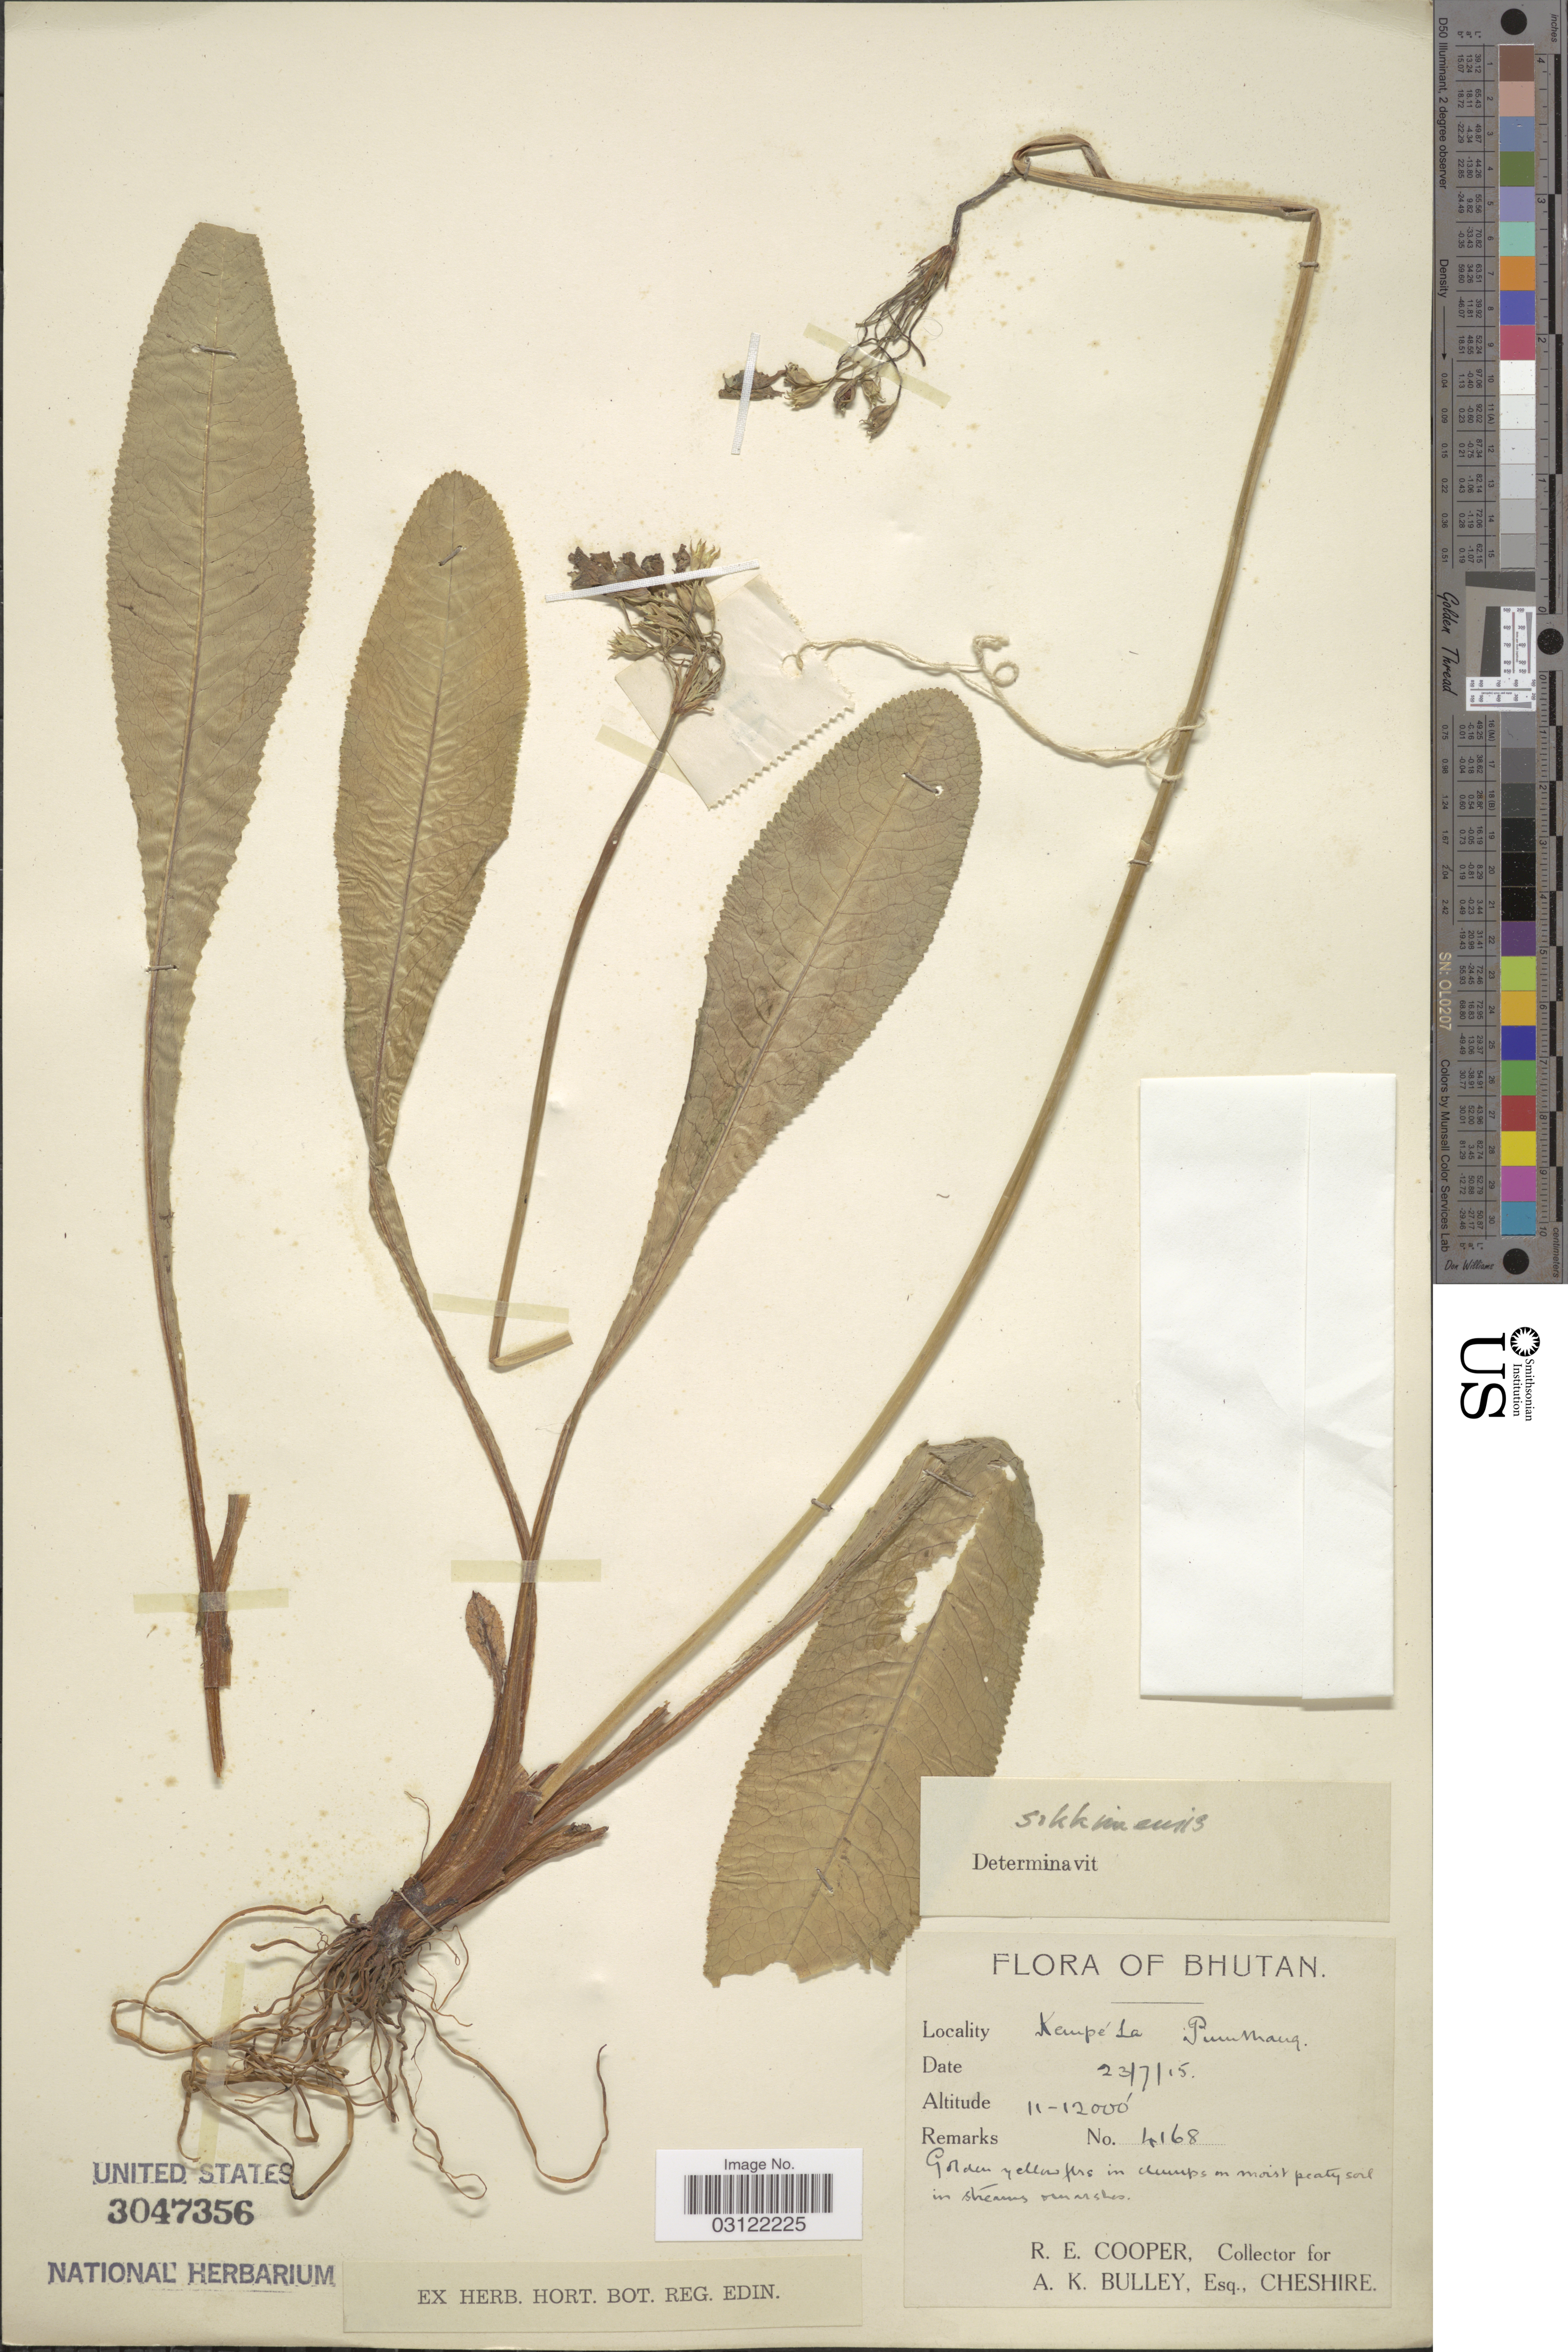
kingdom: Plantae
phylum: Tracheophyta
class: Magnoliopsida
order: Ericales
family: Primulaceae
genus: Primula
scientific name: Primula sikkimensis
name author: Hook.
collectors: R. E. Cooper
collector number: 4168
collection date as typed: Transcribed d/m/y: 23/7/15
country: Bhutan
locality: Kempé La Pumthang.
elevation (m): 3353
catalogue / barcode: US 3047356